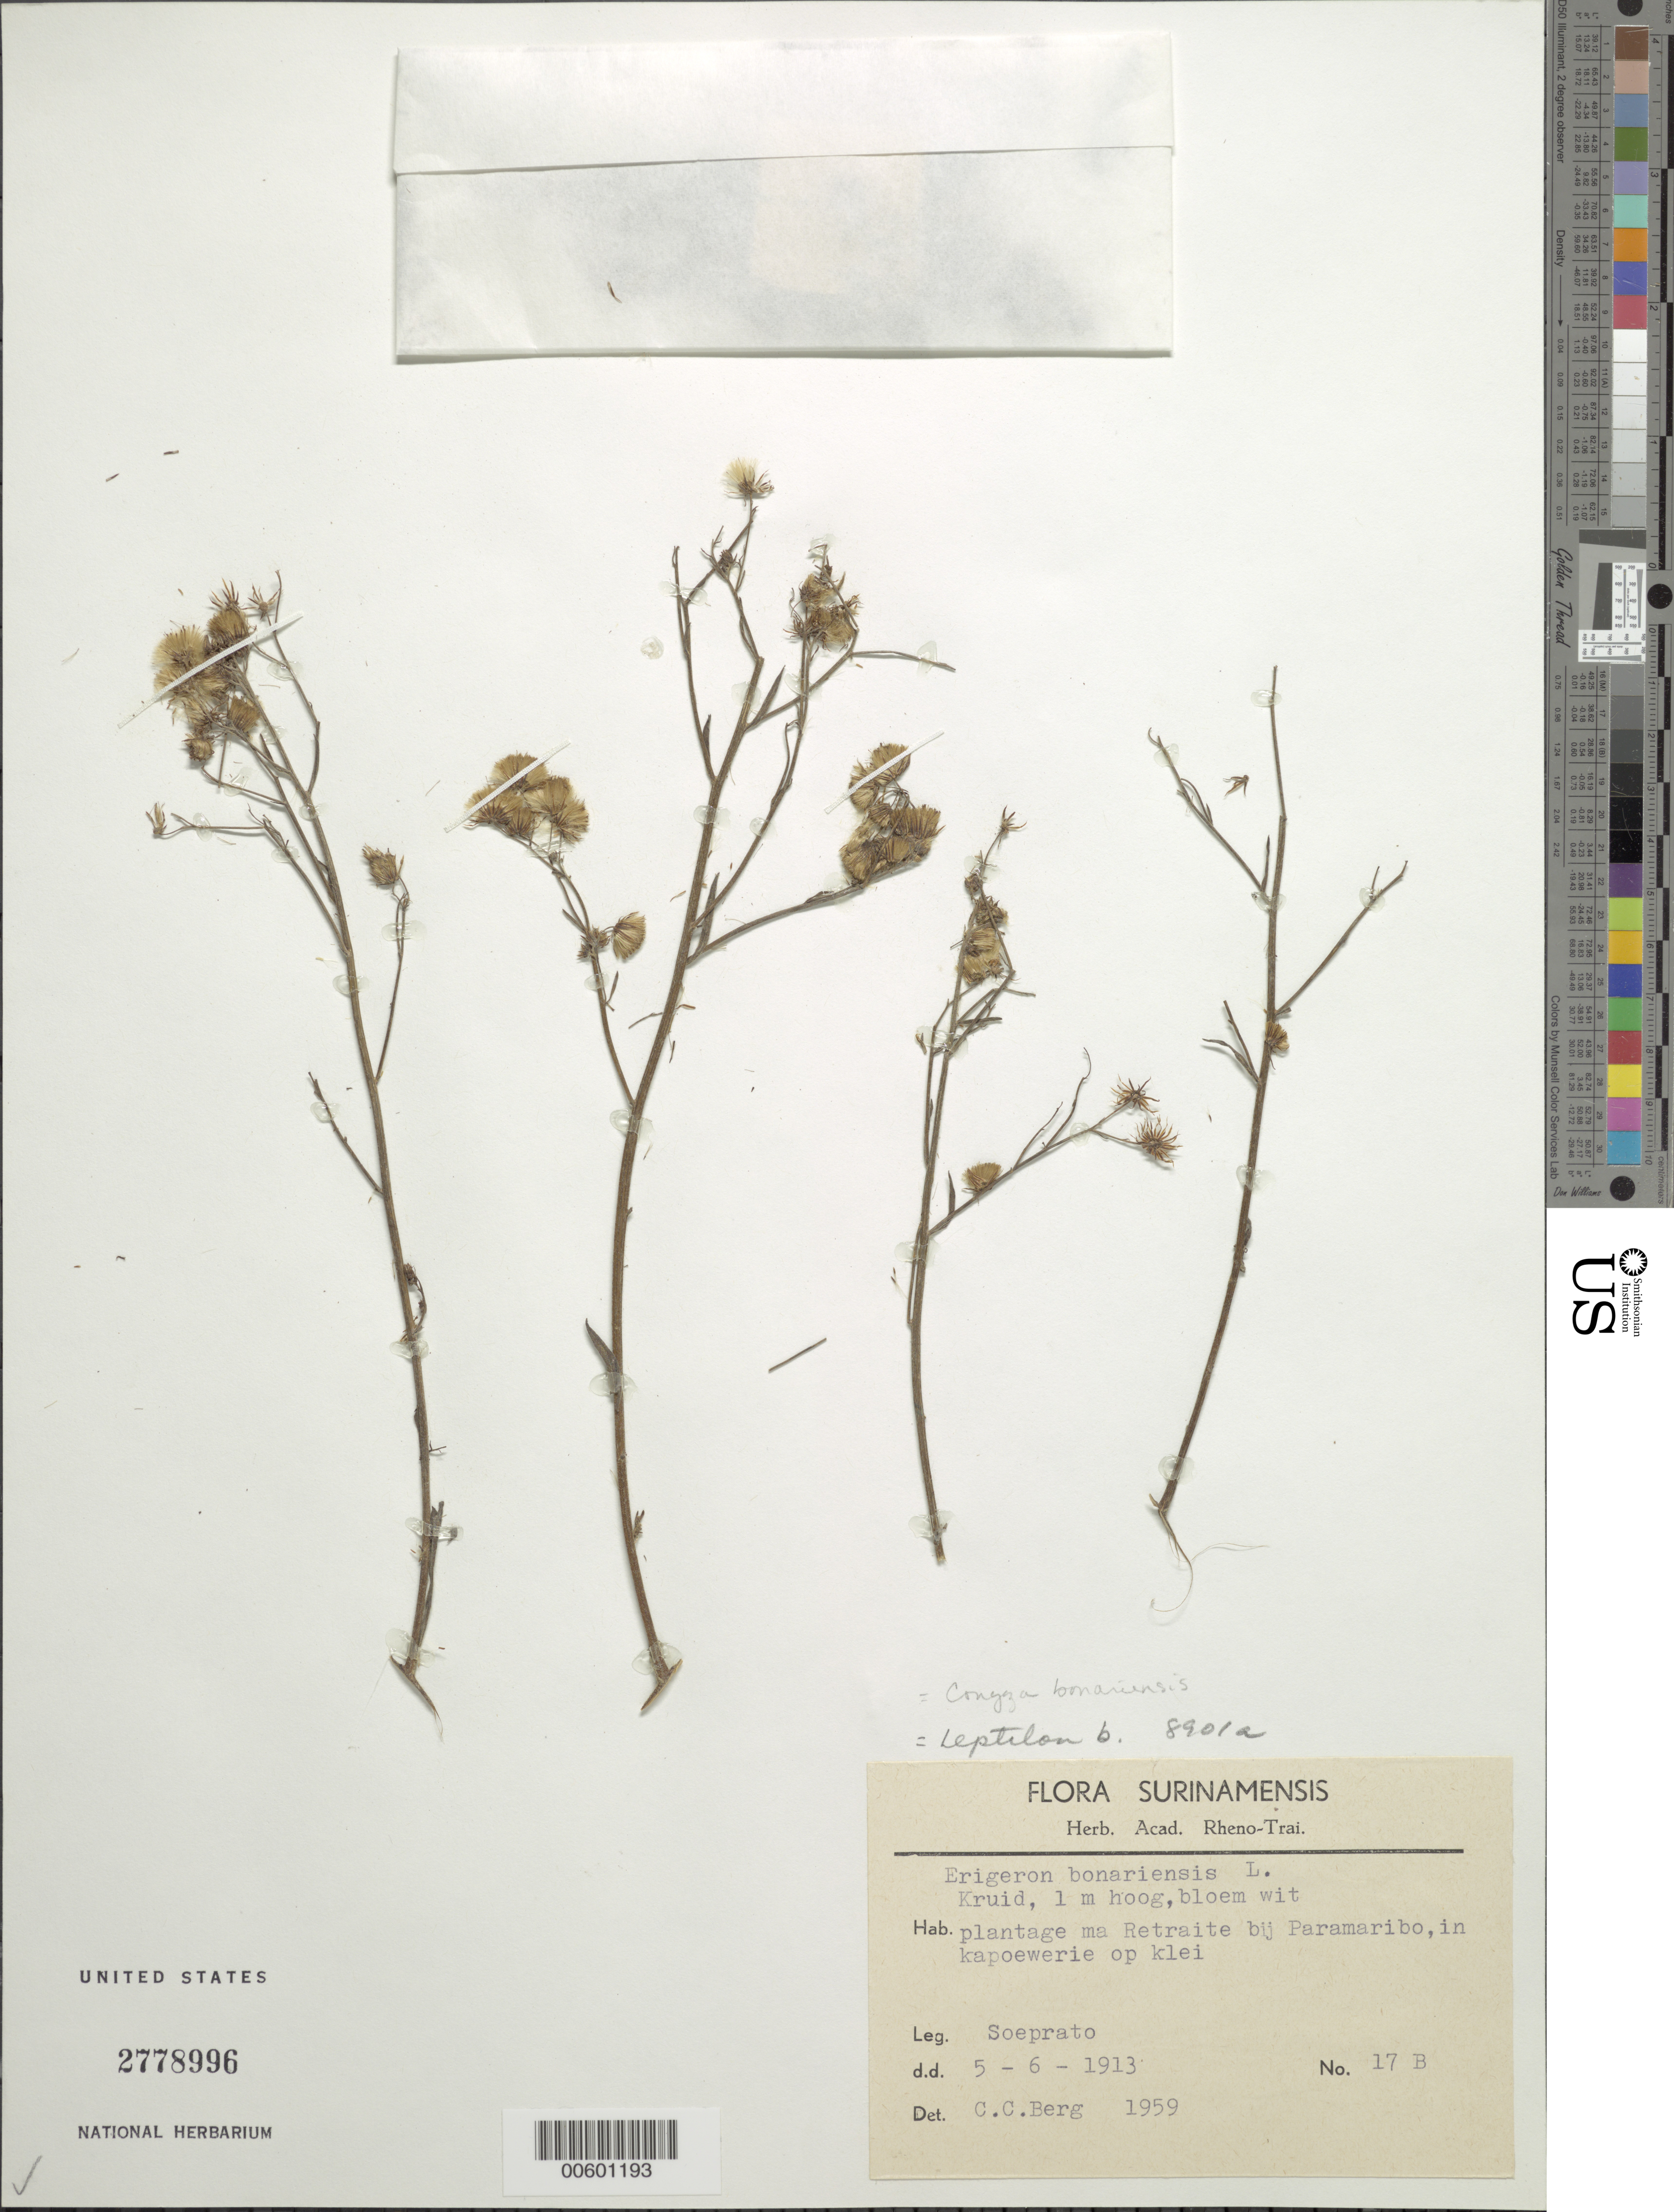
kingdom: Plantae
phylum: Tracheophyta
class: Magnoliopsida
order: Asterales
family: Asteraceae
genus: Conyza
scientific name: Conyza bonariensis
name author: (L.) Cronq.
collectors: -. Soeprato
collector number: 17 B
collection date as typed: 5-Jun-13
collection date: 1913-06-05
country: Suriname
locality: Plantage Ma Retraite, bij Paramaribo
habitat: Kapoewerie op klei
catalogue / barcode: US 2778996